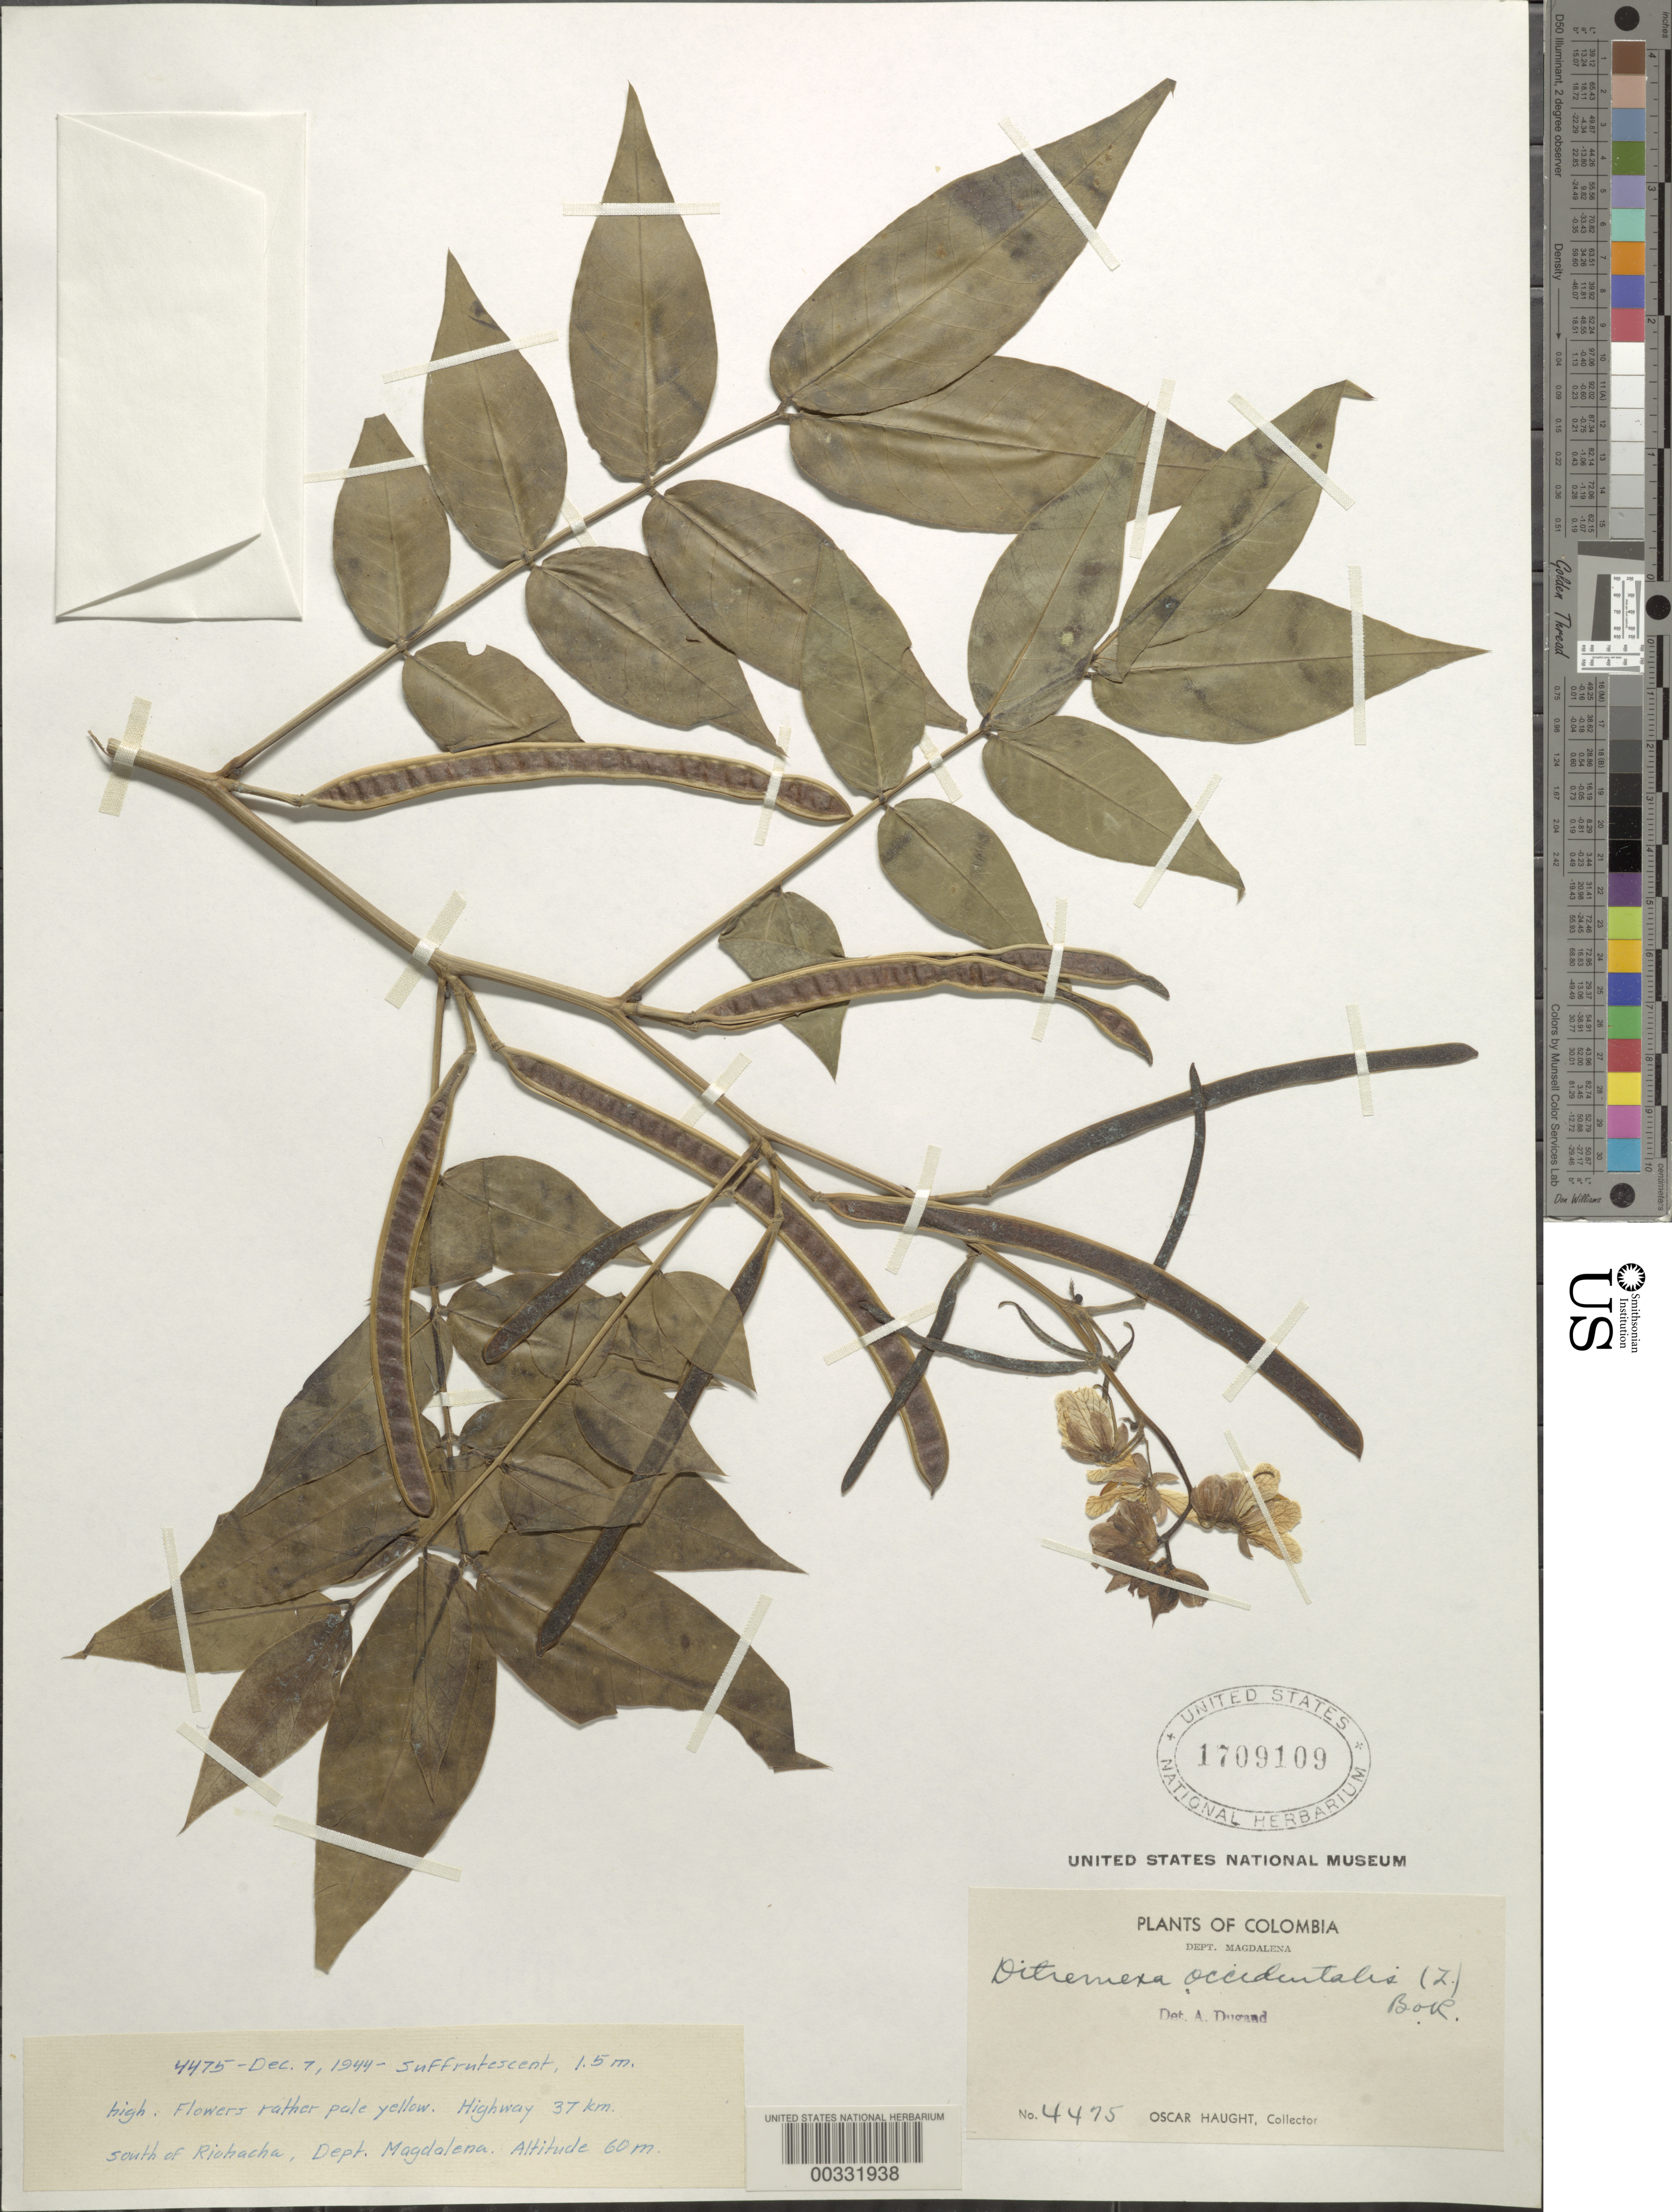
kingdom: Plantae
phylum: Tracheophyta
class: Magnoliopsida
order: Fabales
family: Fabaceae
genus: Senna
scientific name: Senna occidentalis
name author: (L.) Link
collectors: O. L. Haught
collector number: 4475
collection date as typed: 07 Dec 1944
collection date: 1944-12-07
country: Colombia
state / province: Magdalena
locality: Highway 37 km S of riuHacha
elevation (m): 60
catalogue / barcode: US 1709109